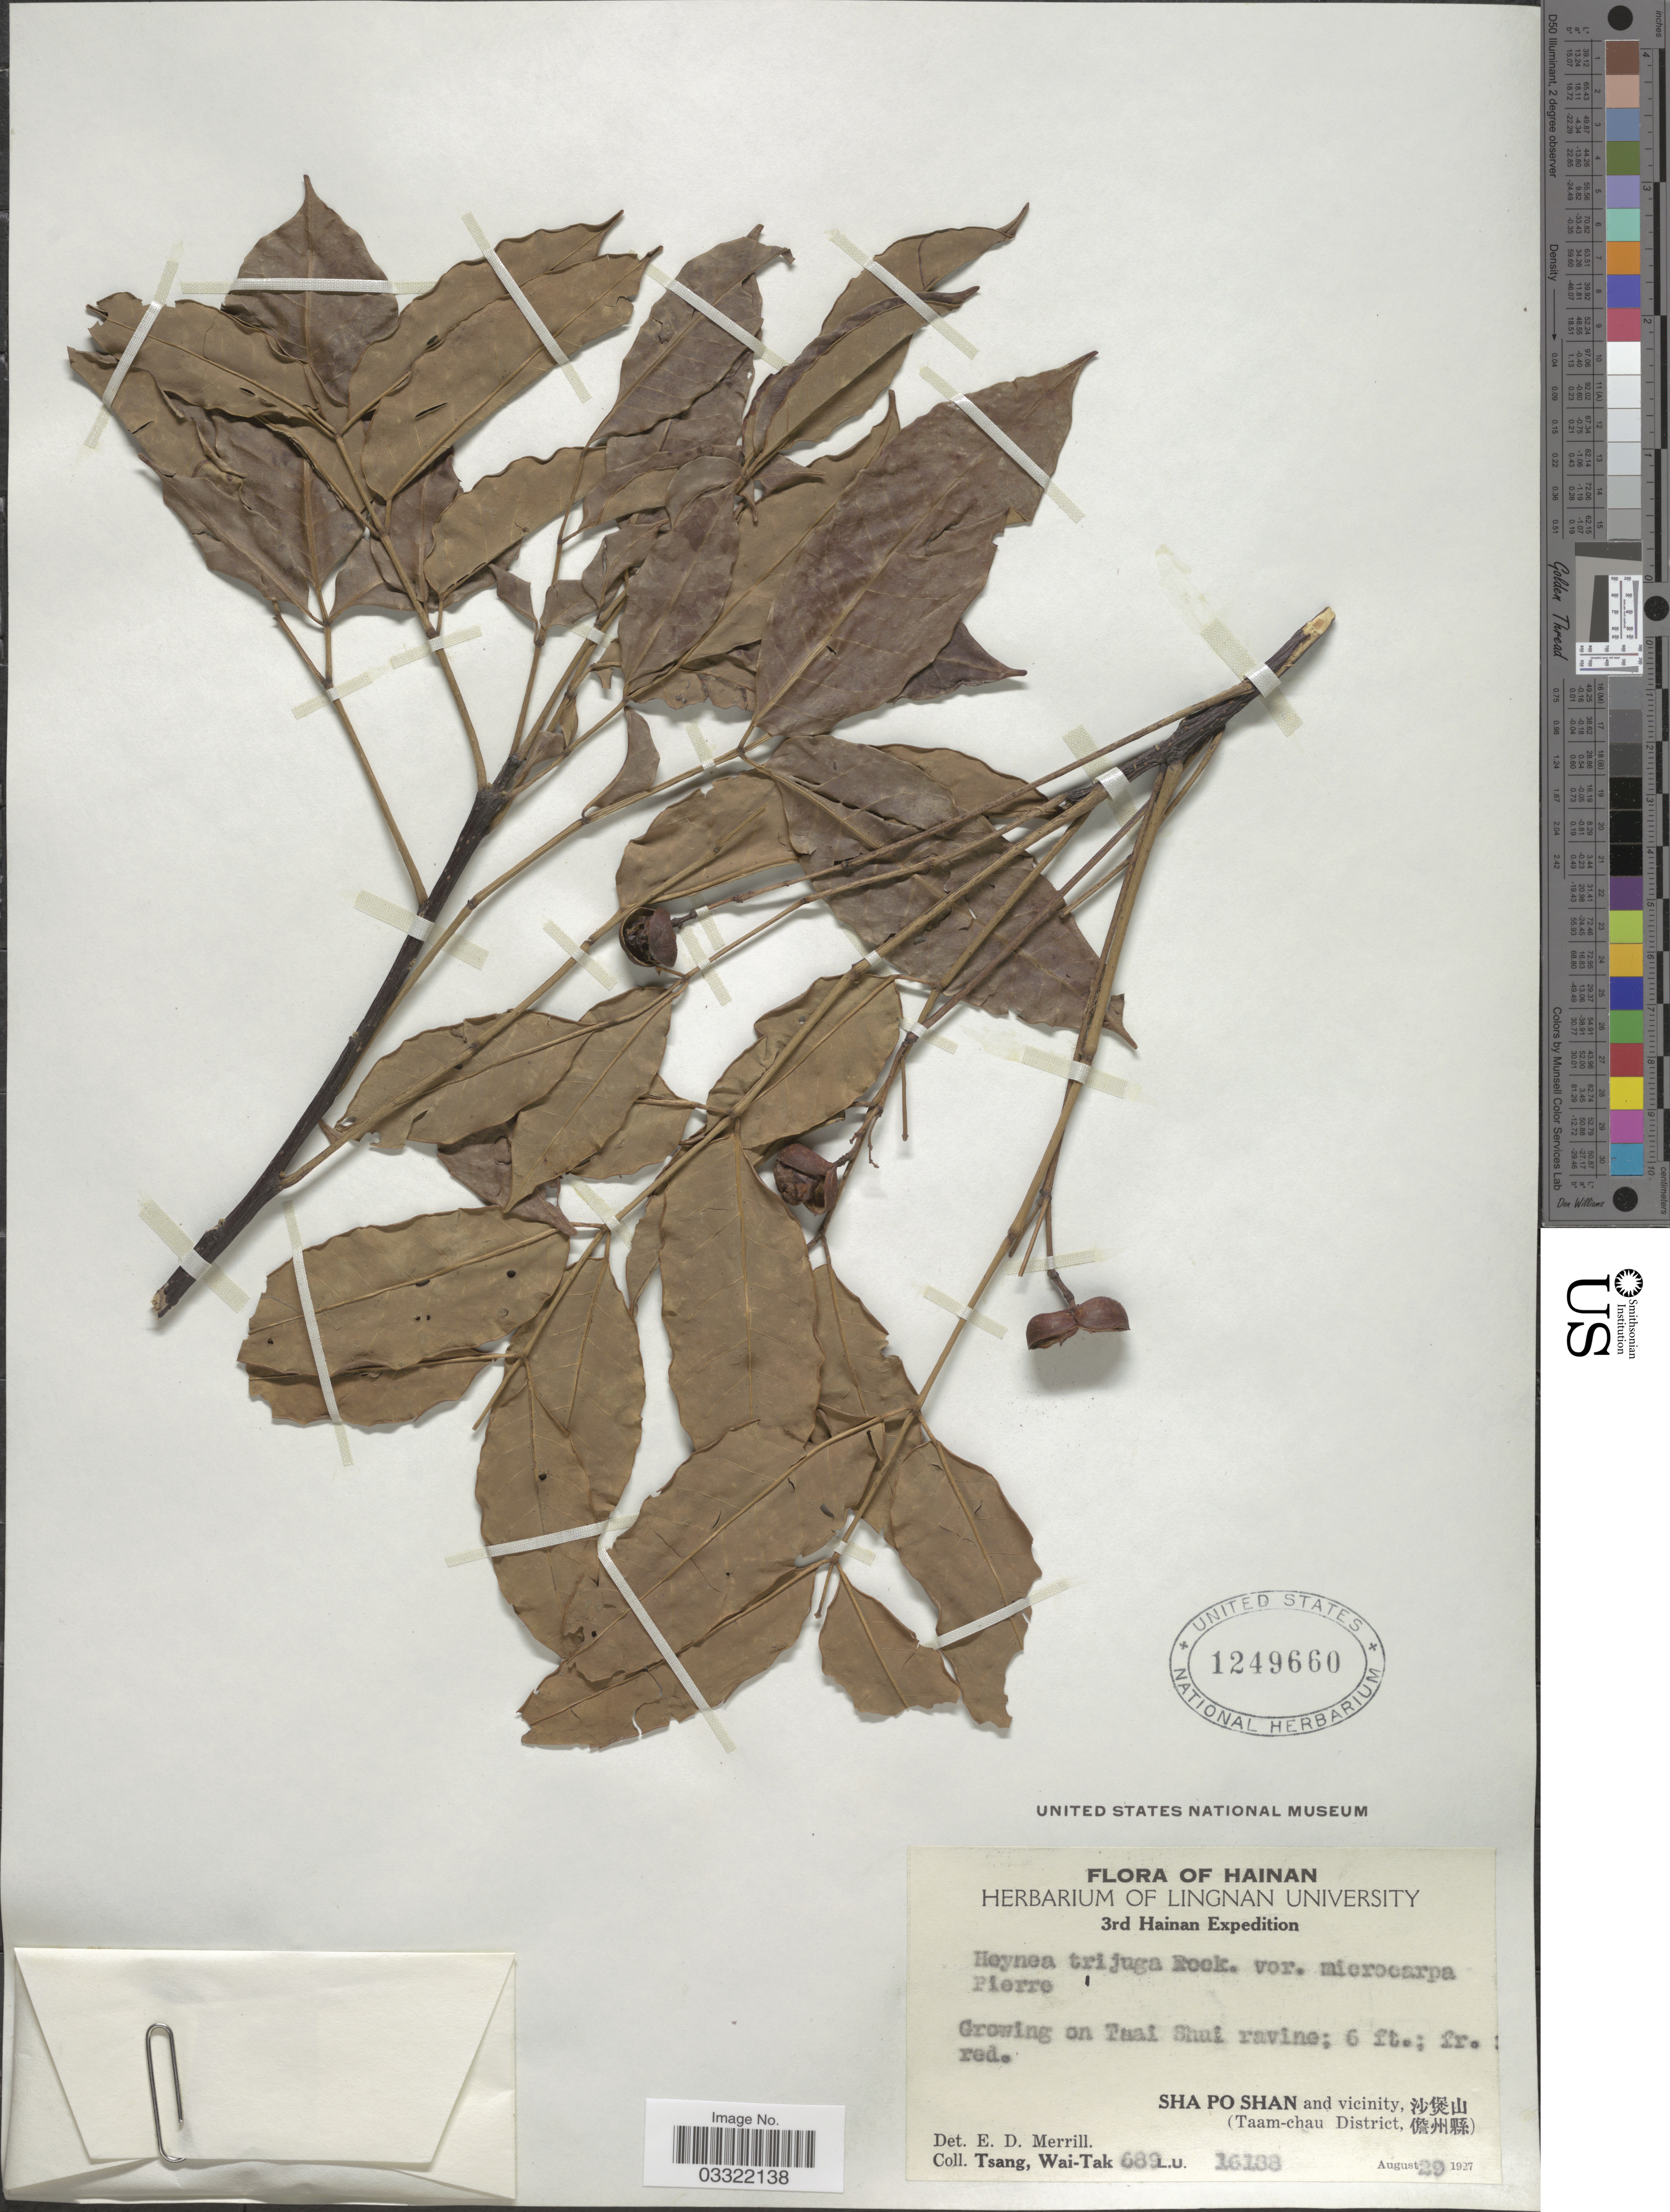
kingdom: Plantae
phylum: Tracheophyta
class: Magnoliopsida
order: Sapindales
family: Meliaceae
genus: Heynea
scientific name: Heynea trijuga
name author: Roxb.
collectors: W. T. Tsang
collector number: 689LU16188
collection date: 1927-08-29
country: China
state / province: Hainan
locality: Shai Po Shan and vicinity, X. (Taam-chau District, X).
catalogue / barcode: US 1249660